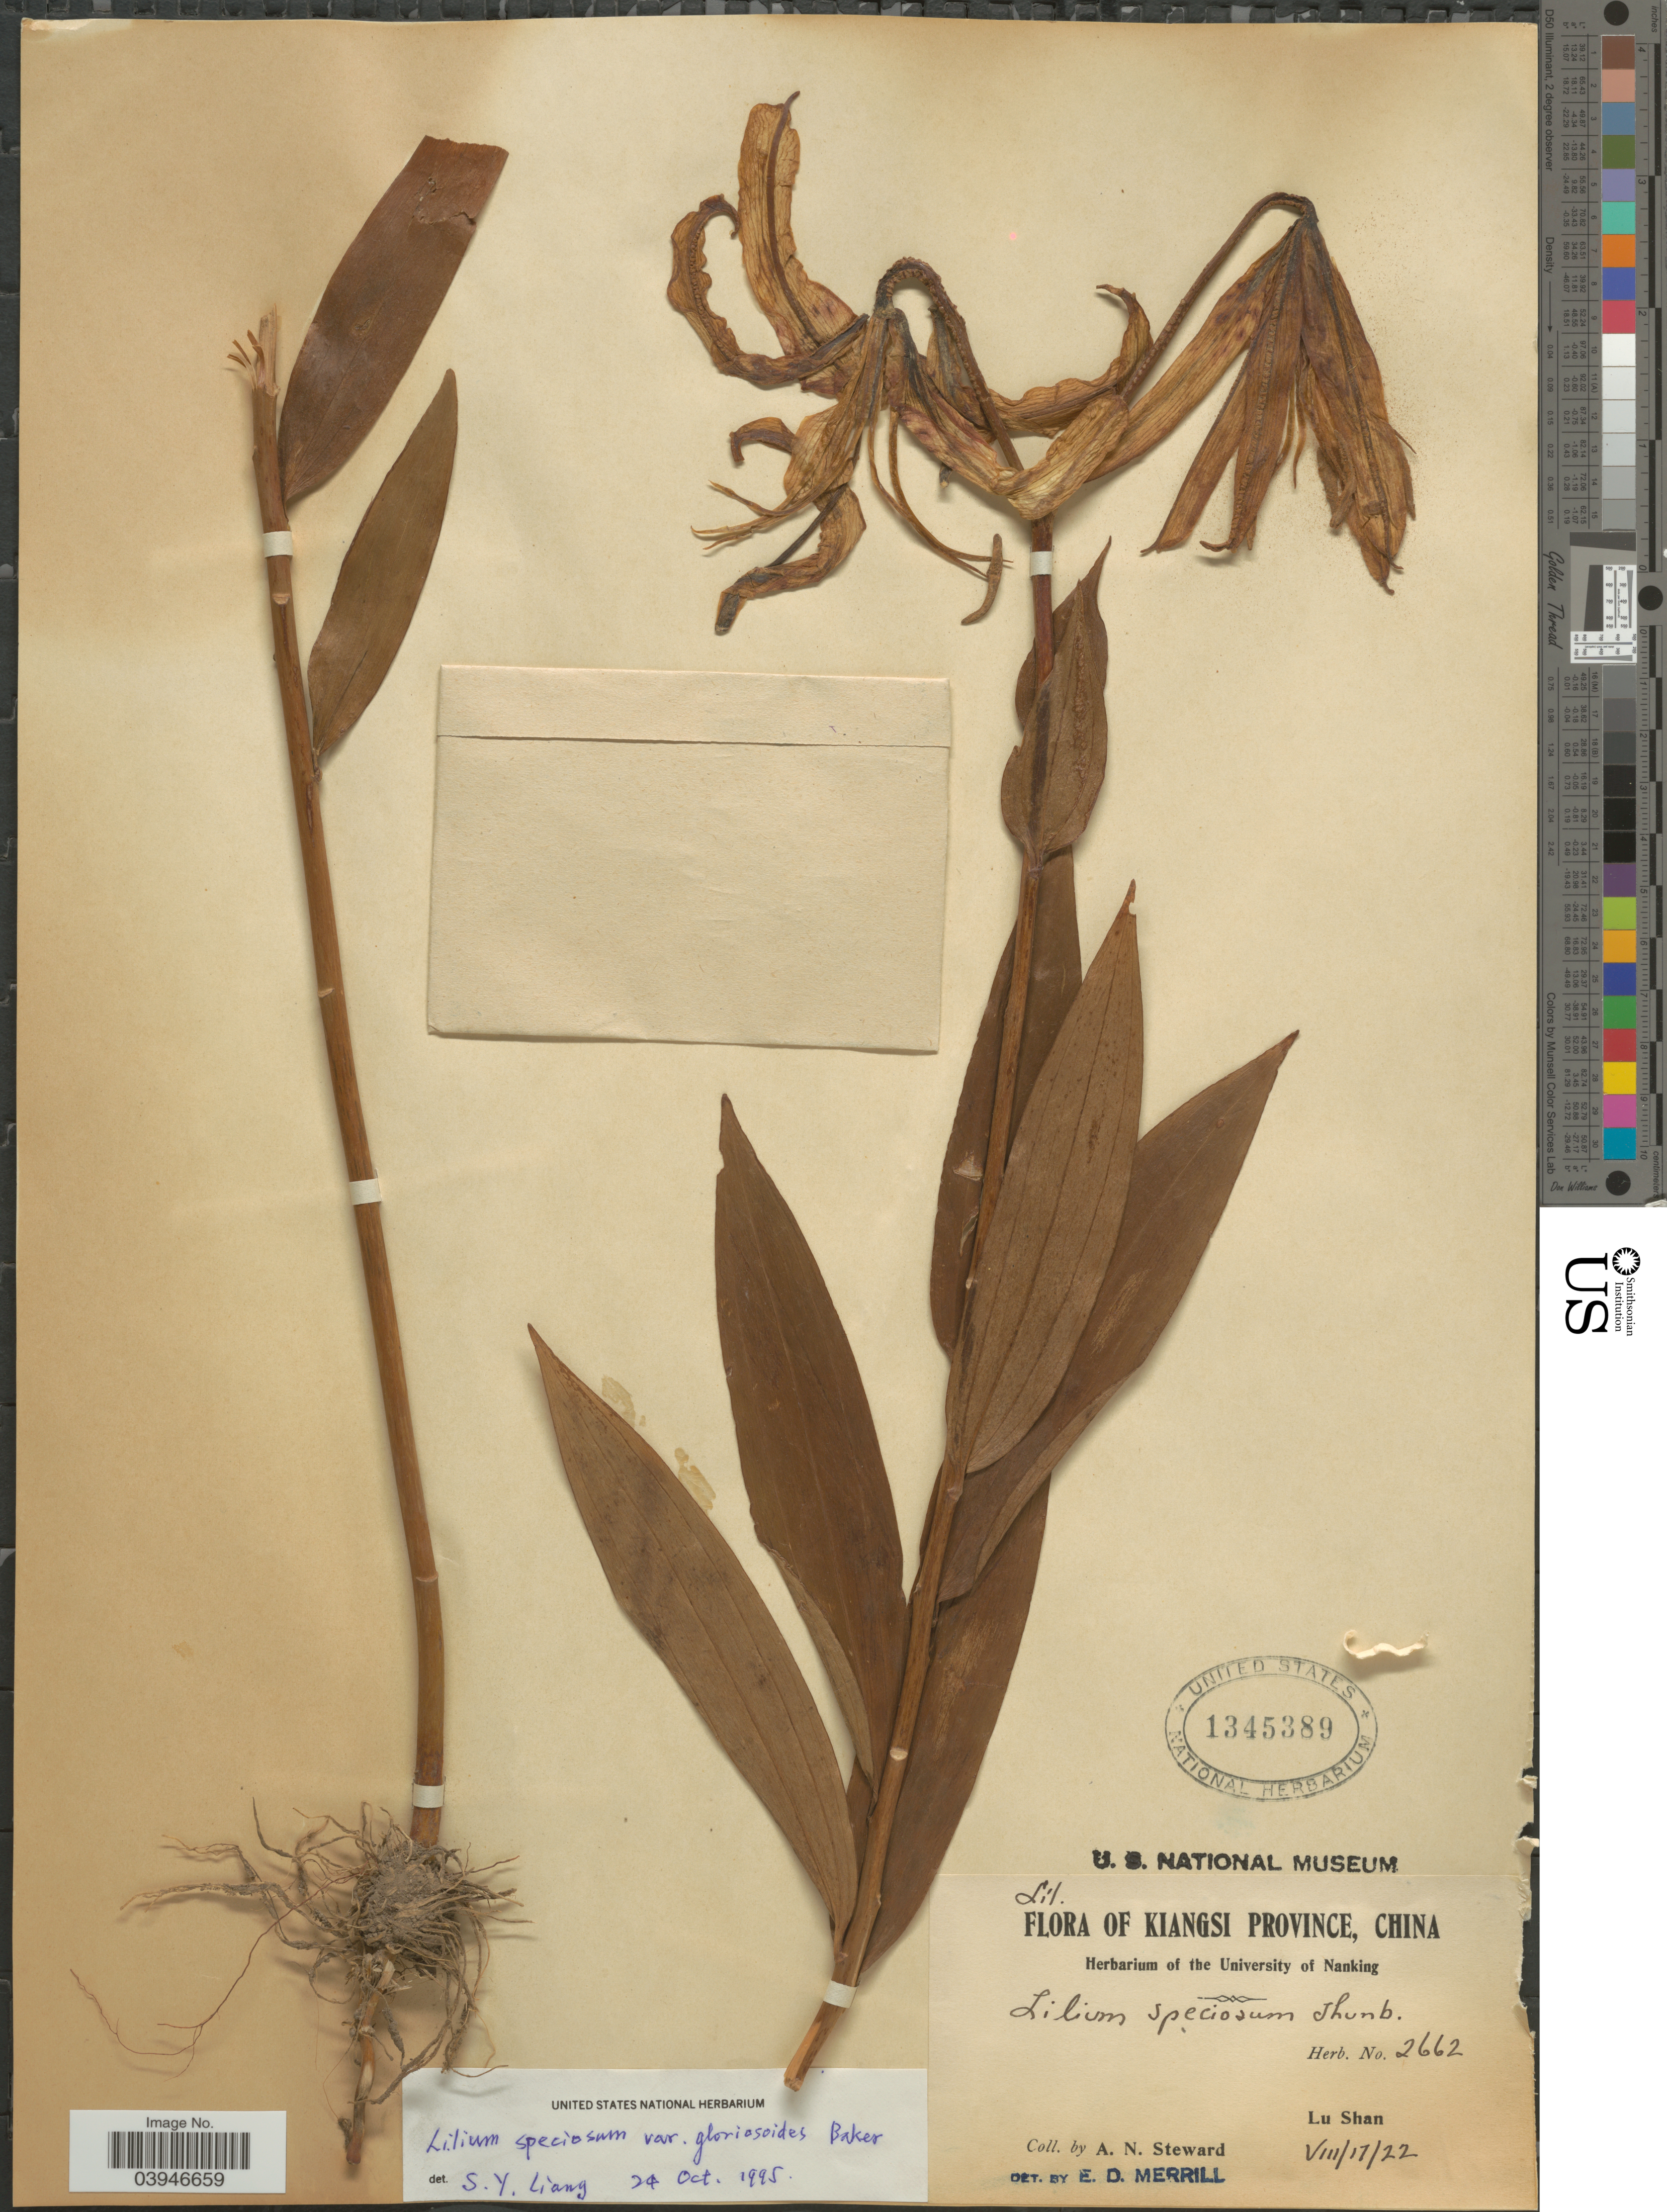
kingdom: Plantae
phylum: Tracheophyta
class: Liliopsida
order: Liliales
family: Liliaceae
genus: Lilium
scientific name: Lilium speciosum var. gloriosoides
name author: Baker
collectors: A. N. Steward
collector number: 2662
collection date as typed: Transcribed d/m/y: 17/8/22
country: China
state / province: Jiangxi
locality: Kiangsi Province. Lu Shan.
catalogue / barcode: US 1345389